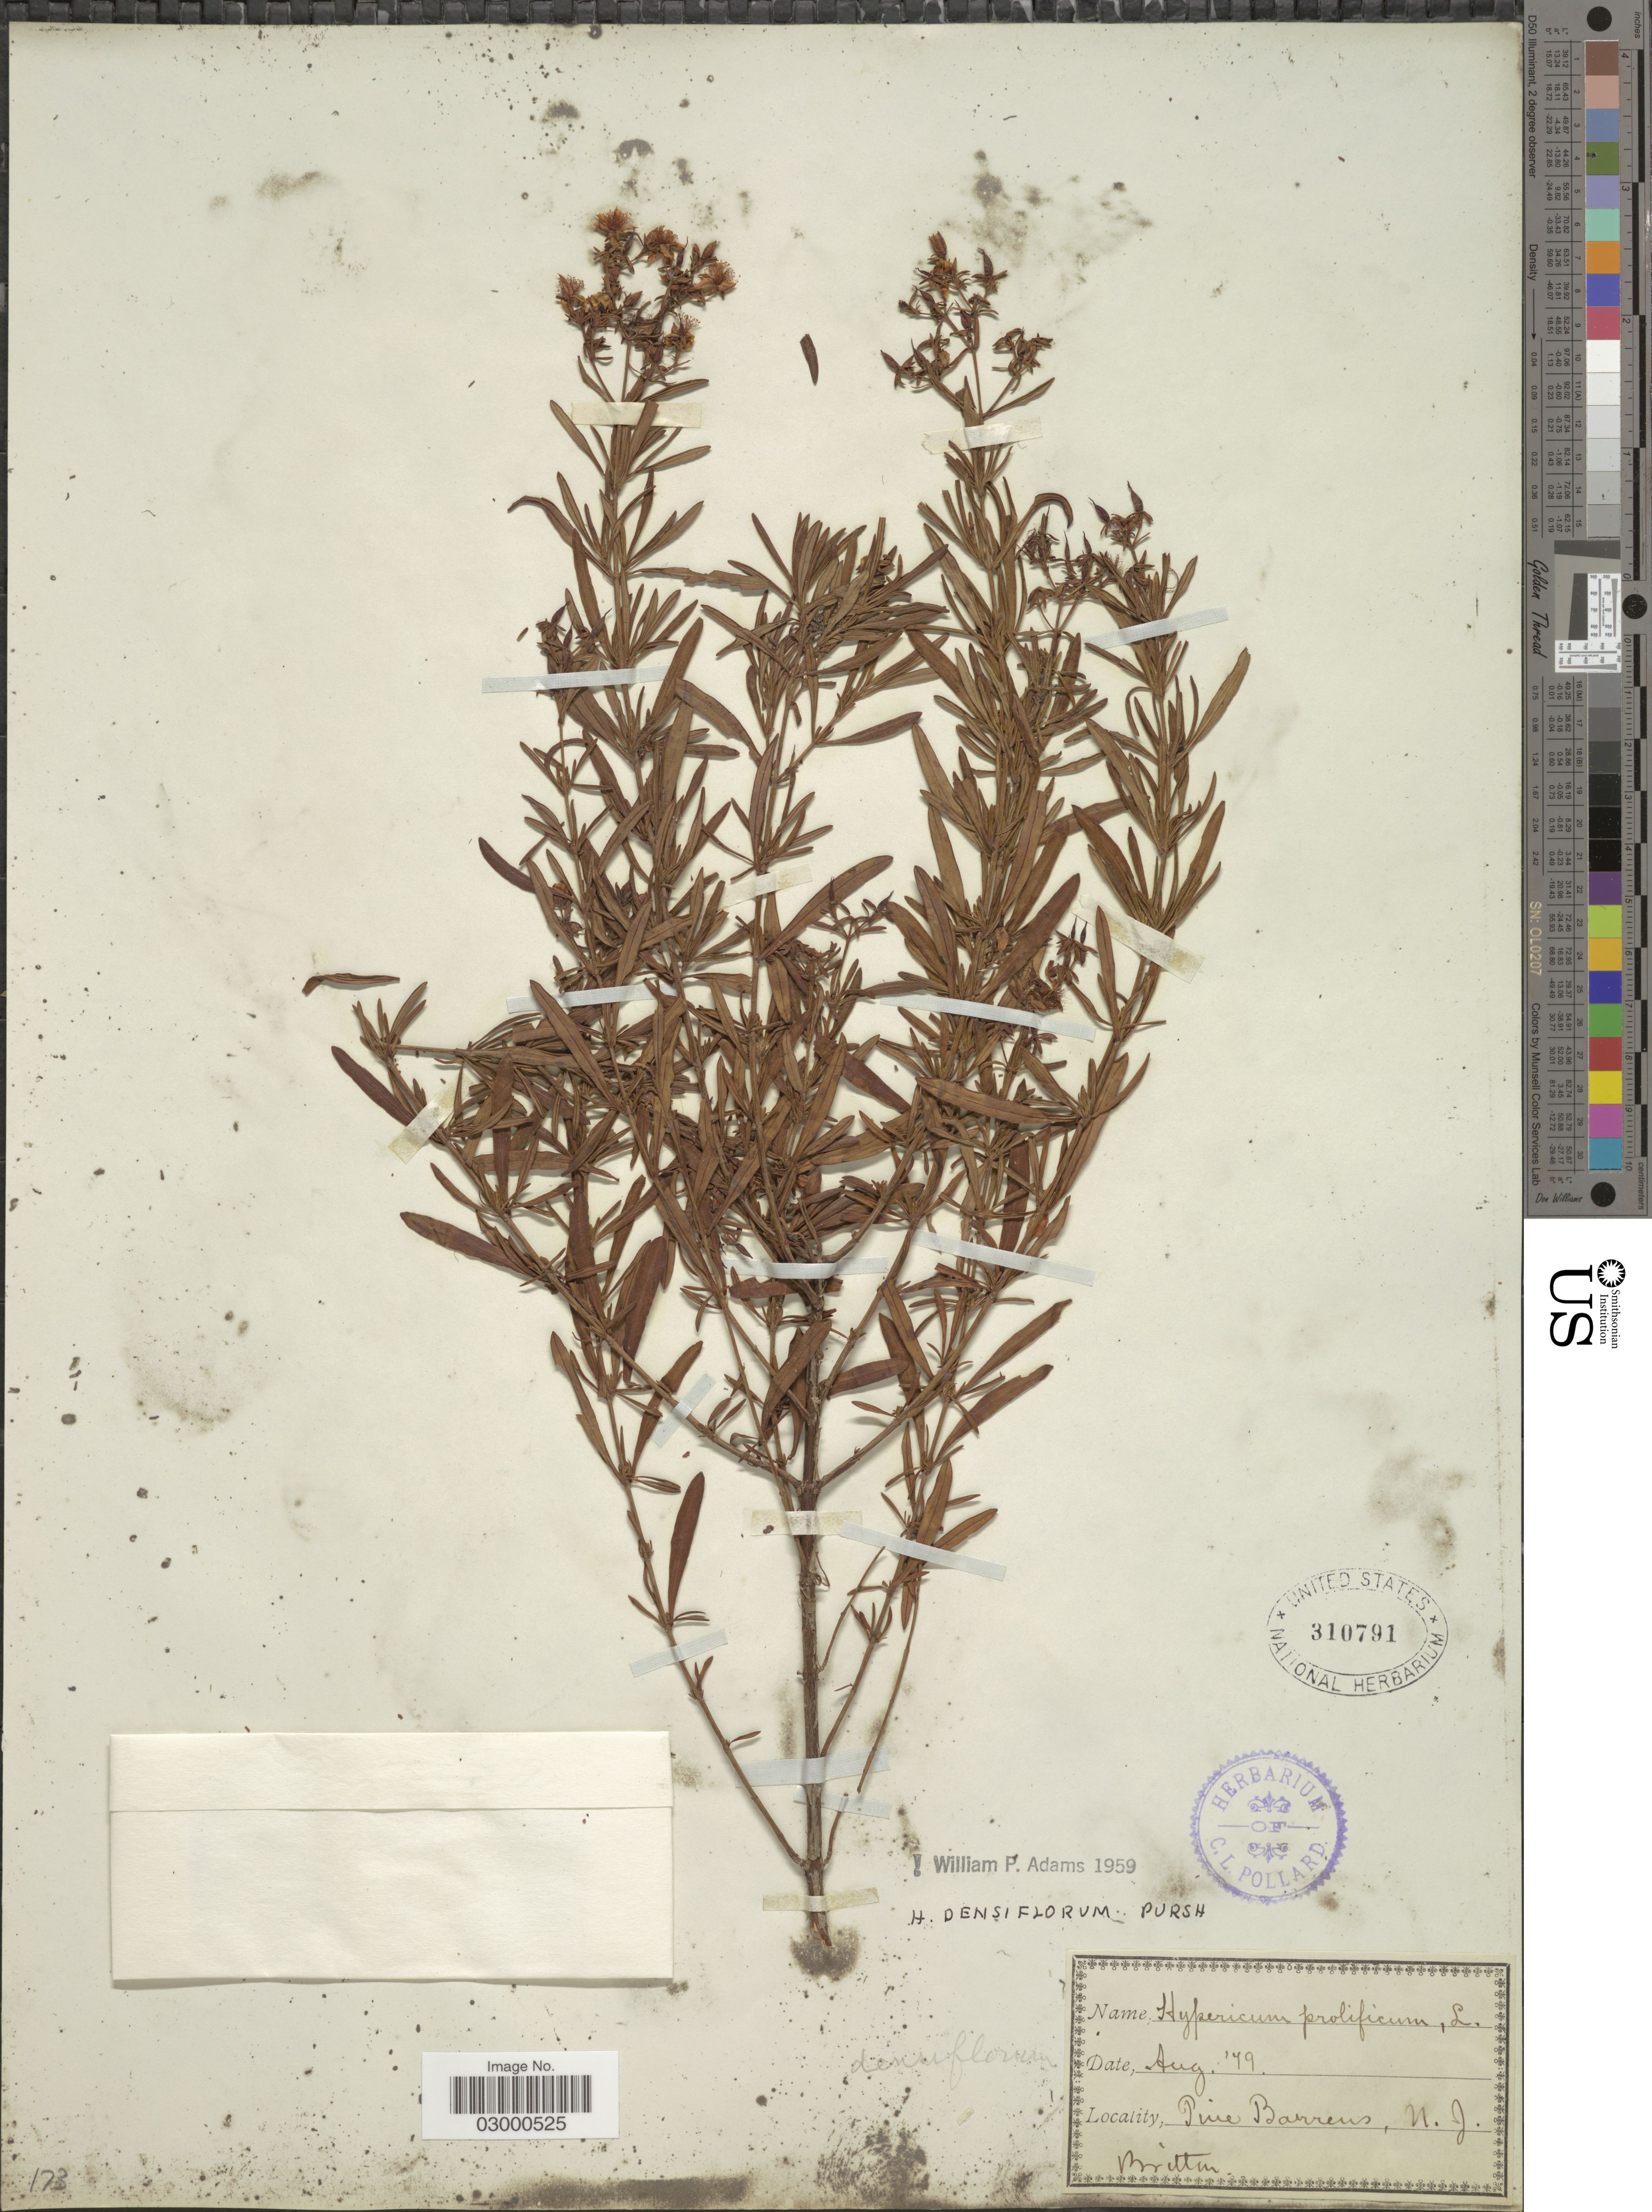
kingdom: Plantae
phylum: Tracheophyta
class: Magnoliopsida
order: Malpighiales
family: Hypericaceae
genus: Hypericum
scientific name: Hypericum densiflorum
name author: Pursh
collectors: Britton, --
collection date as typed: Transcribed d/m/y: /8/79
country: United States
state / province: New Jersey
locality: Pine Barrens.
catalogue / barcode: US 310791